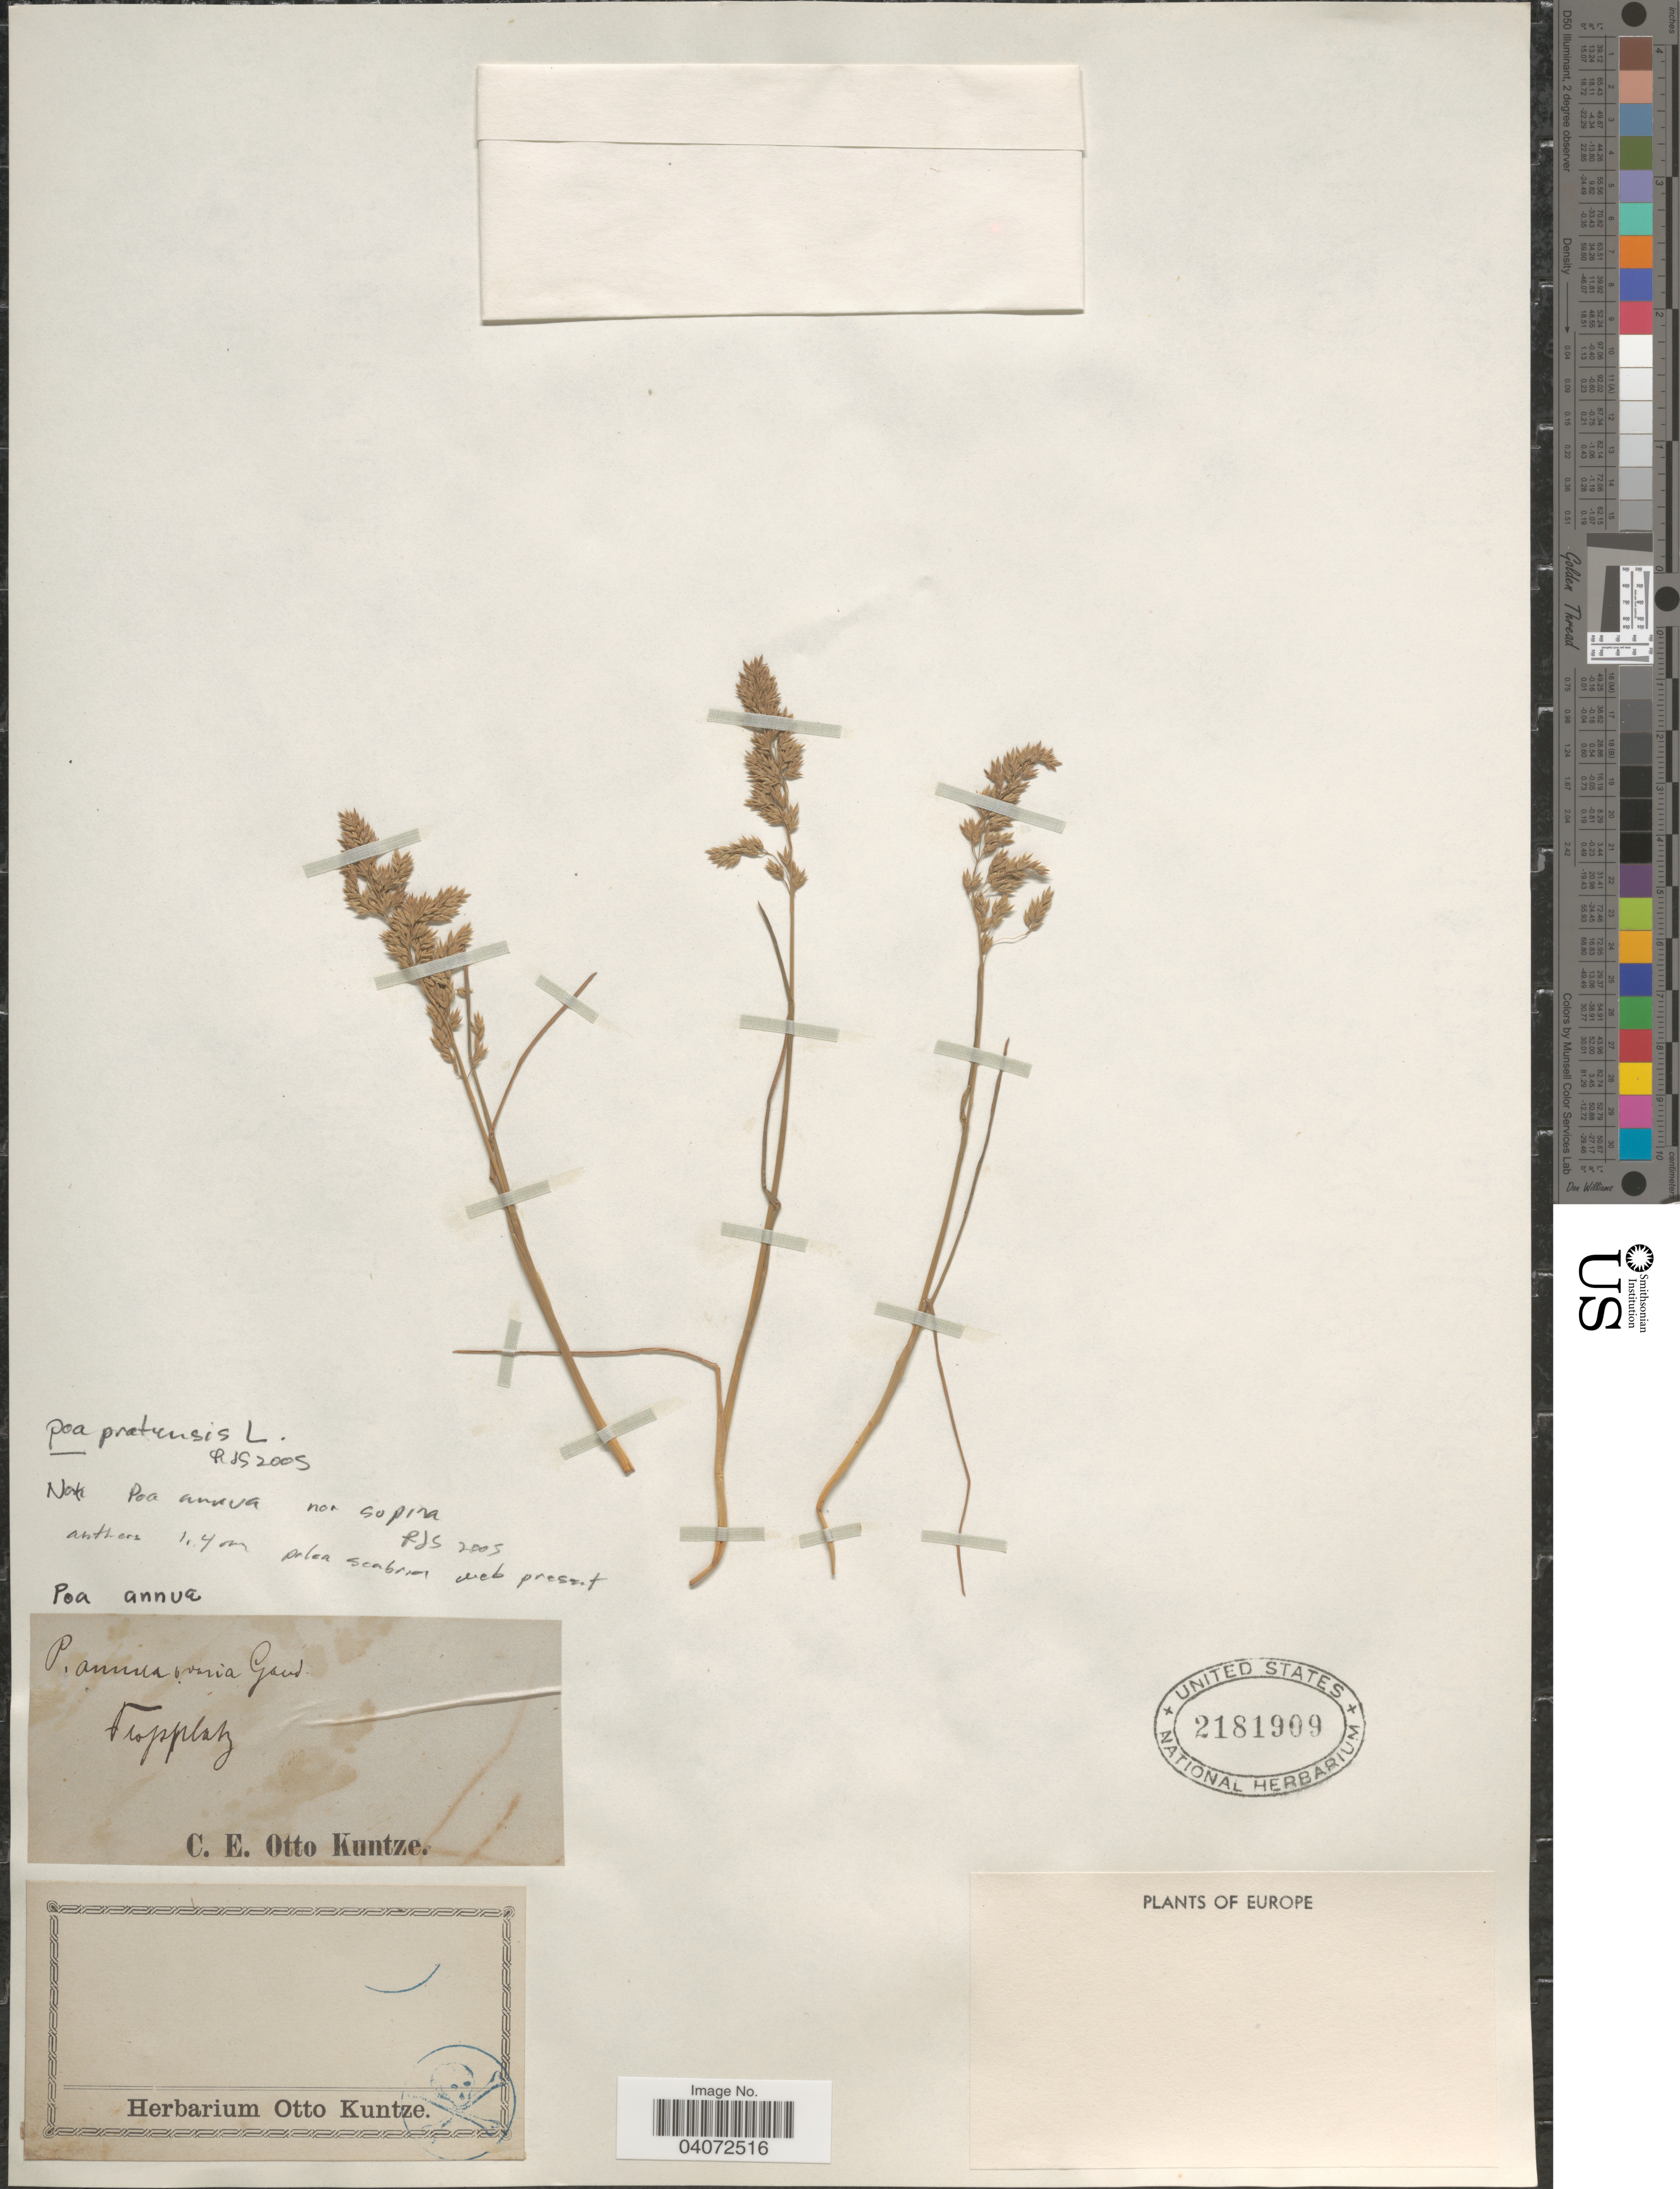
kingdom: Plantae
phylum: Tracheophyta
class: Liliopsida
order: Poales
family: Poaceae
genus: Poa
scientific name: Poa pratensis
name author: L.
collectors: C.E.O. Kuntze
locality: Flopplatz. Europe.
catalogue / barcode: US 2181909